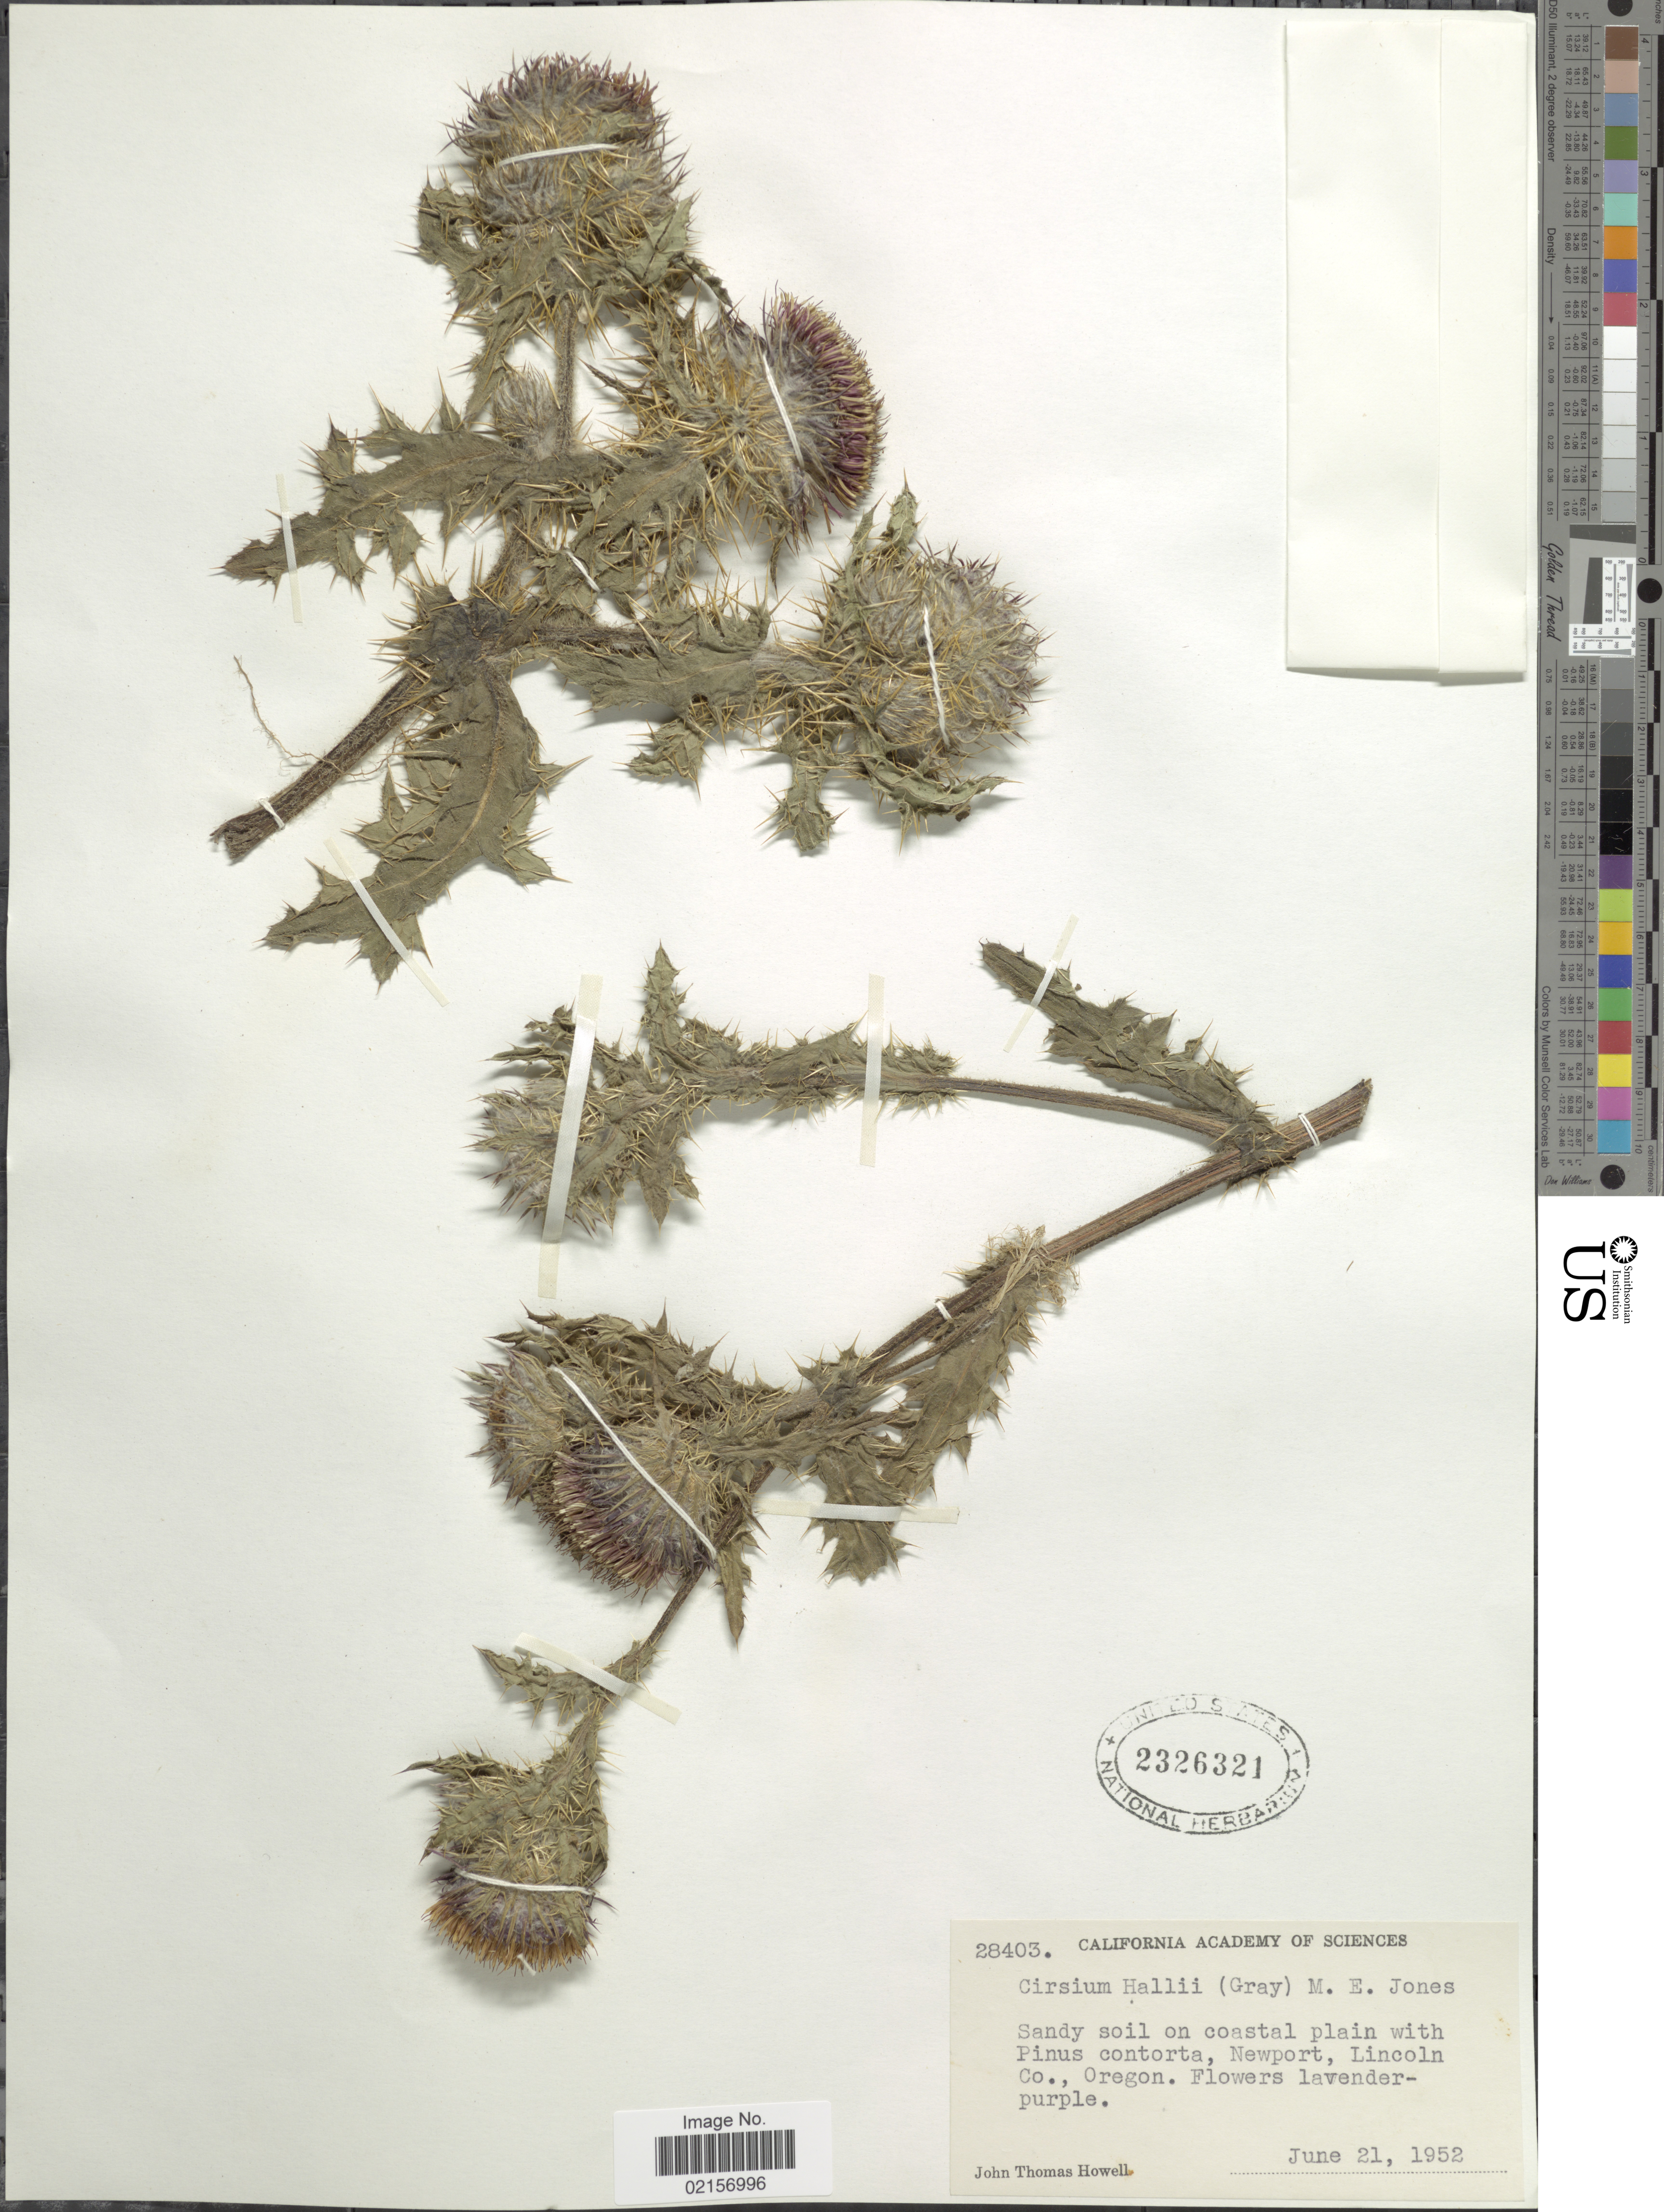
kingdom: Plantae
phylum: Tracheophyta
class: Magnoliopsida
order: Asterales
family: Asteraceae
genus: Cirsium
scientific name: Cirsium edule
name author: Nutt.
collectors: J. T. Howell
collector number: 28403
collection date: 1952-06-21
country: United States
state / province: Oregon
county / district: Lincoln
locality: Sandy soil on coastal plain with Pinus contorta, Newport, Lincoln Co.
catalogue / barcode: US 2326321